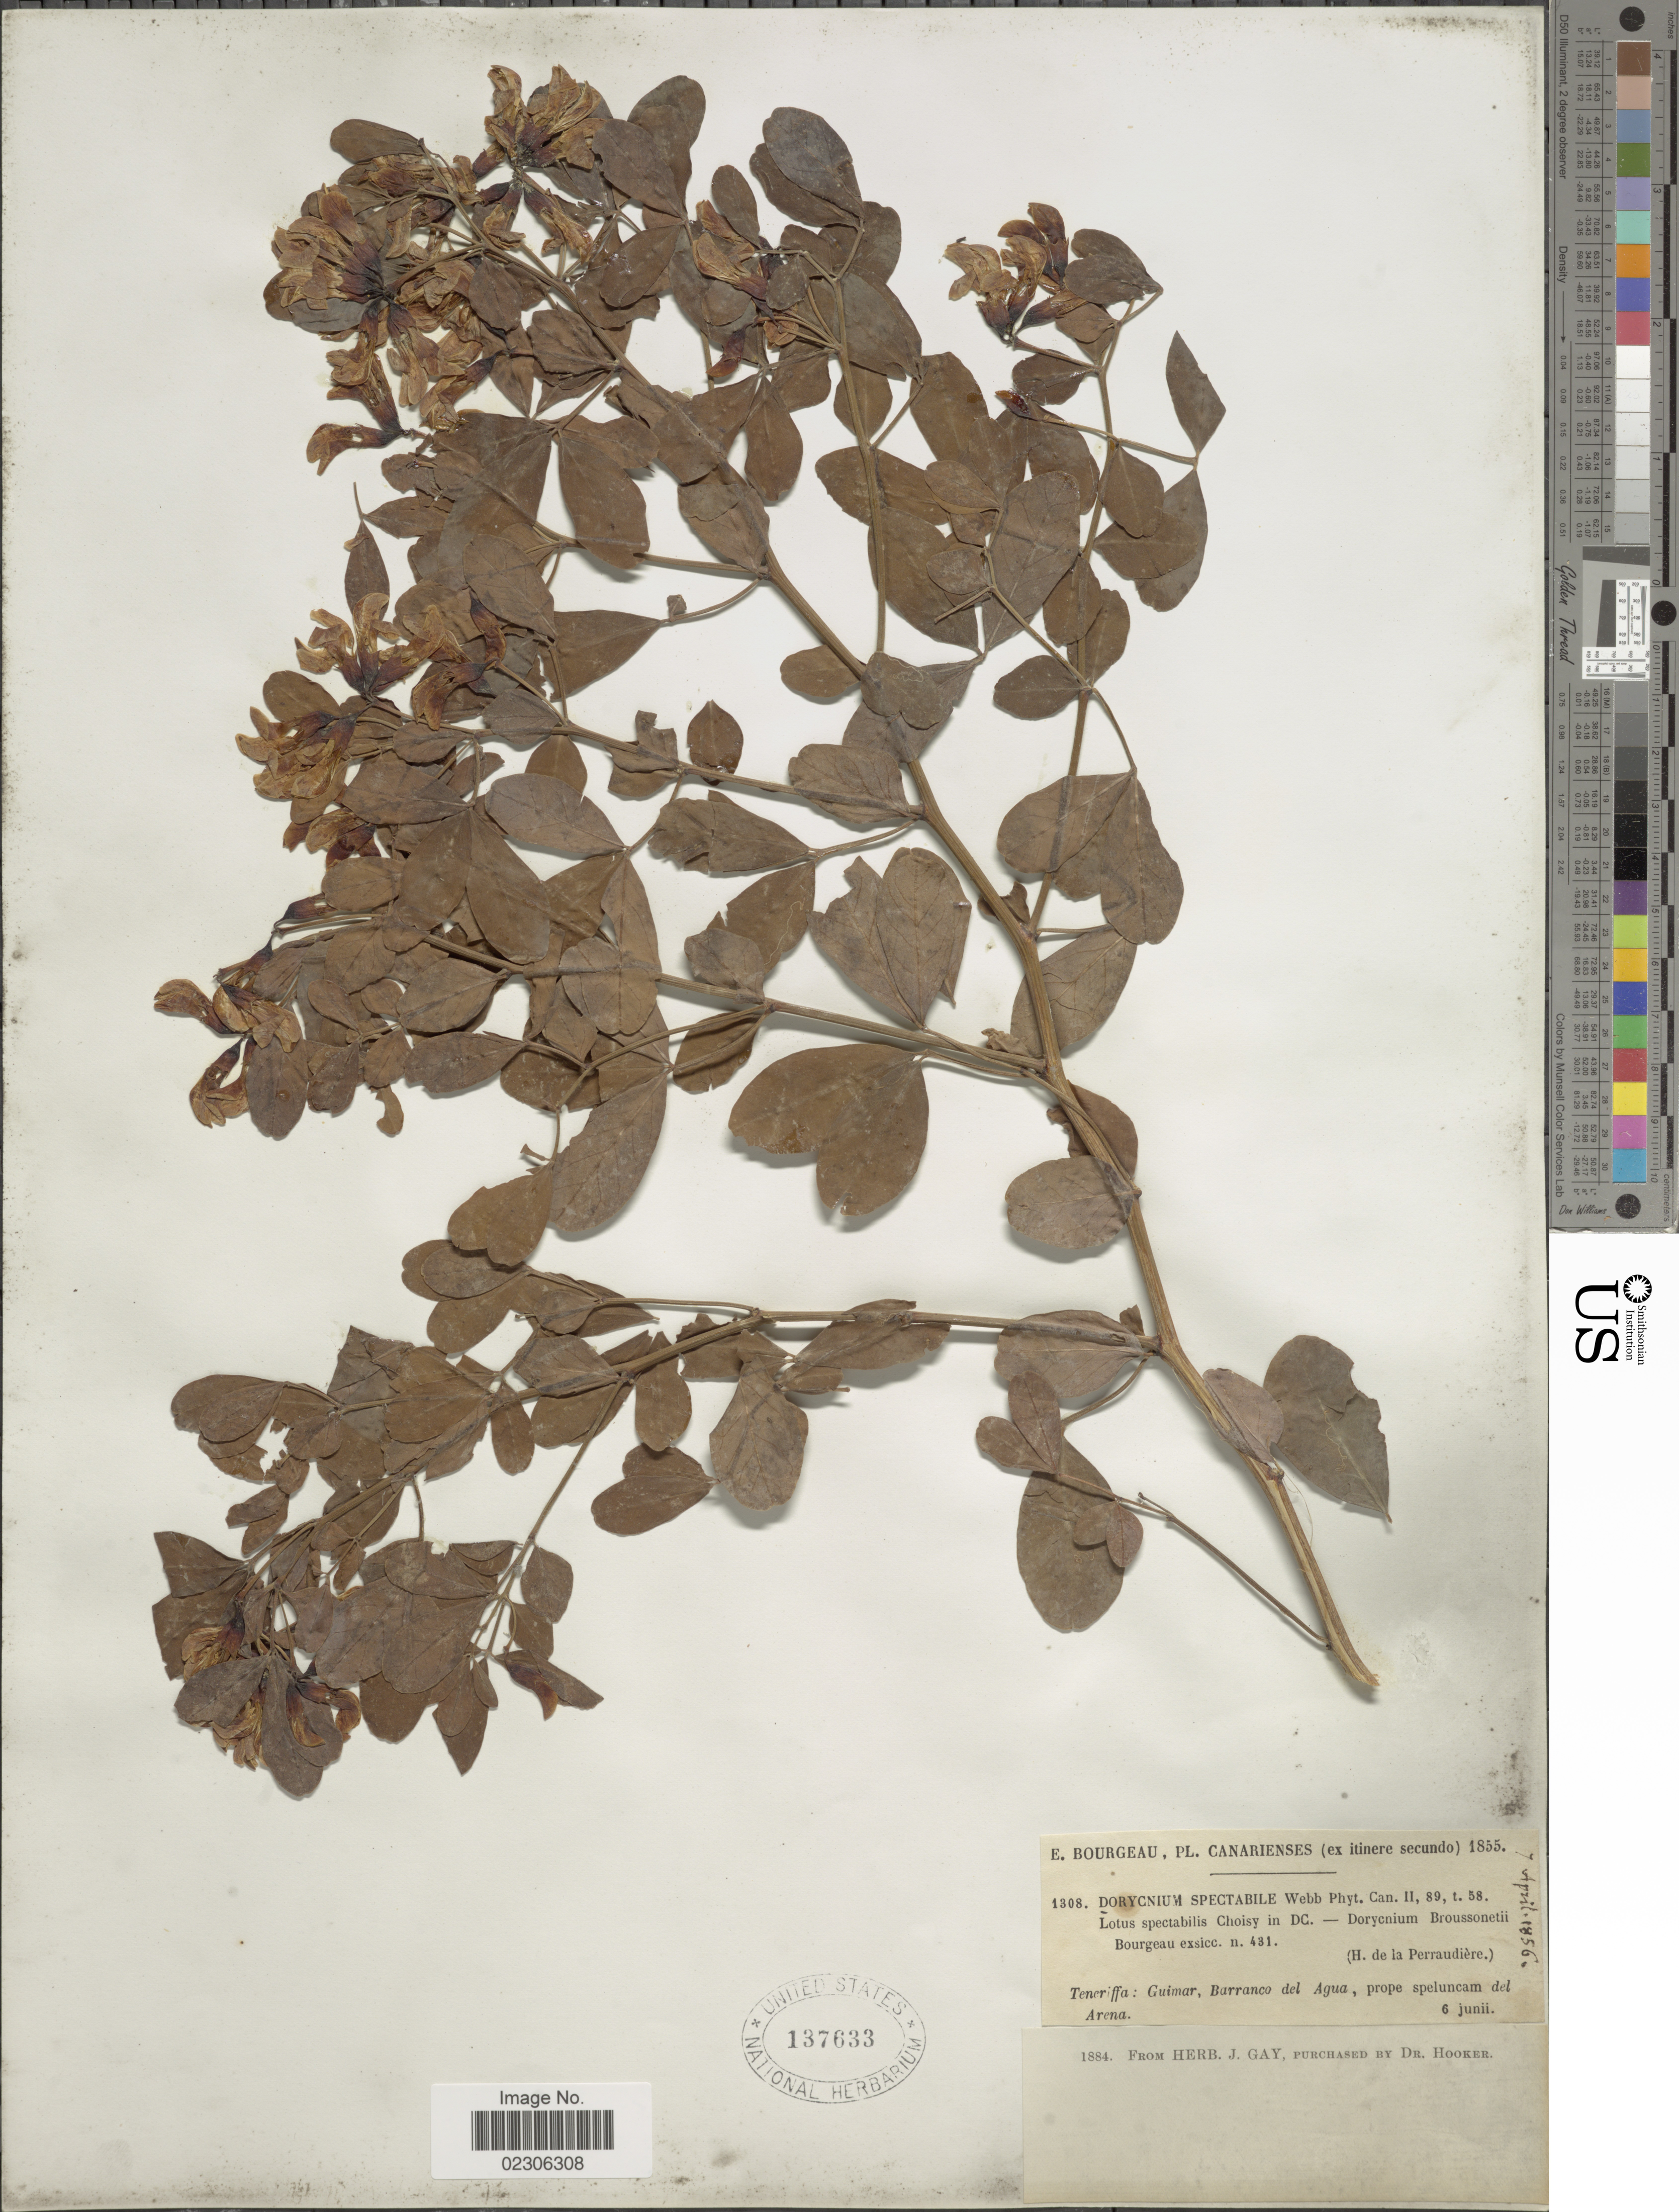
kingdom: Plantae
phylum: Tracheophyta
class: Magnoliopsida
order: Fabales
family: Fabaceae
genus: Dorycnium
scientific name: Dorycnium spectabile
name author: (Choisy ex Ser.) Webb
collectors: E. Bourgeau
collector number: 1308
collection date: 1955-06-06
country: Spain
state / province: Canarias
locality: Teneriffe: Guimar, Barranco del Agua, prope speluncam del Arena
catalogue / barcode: US 137633